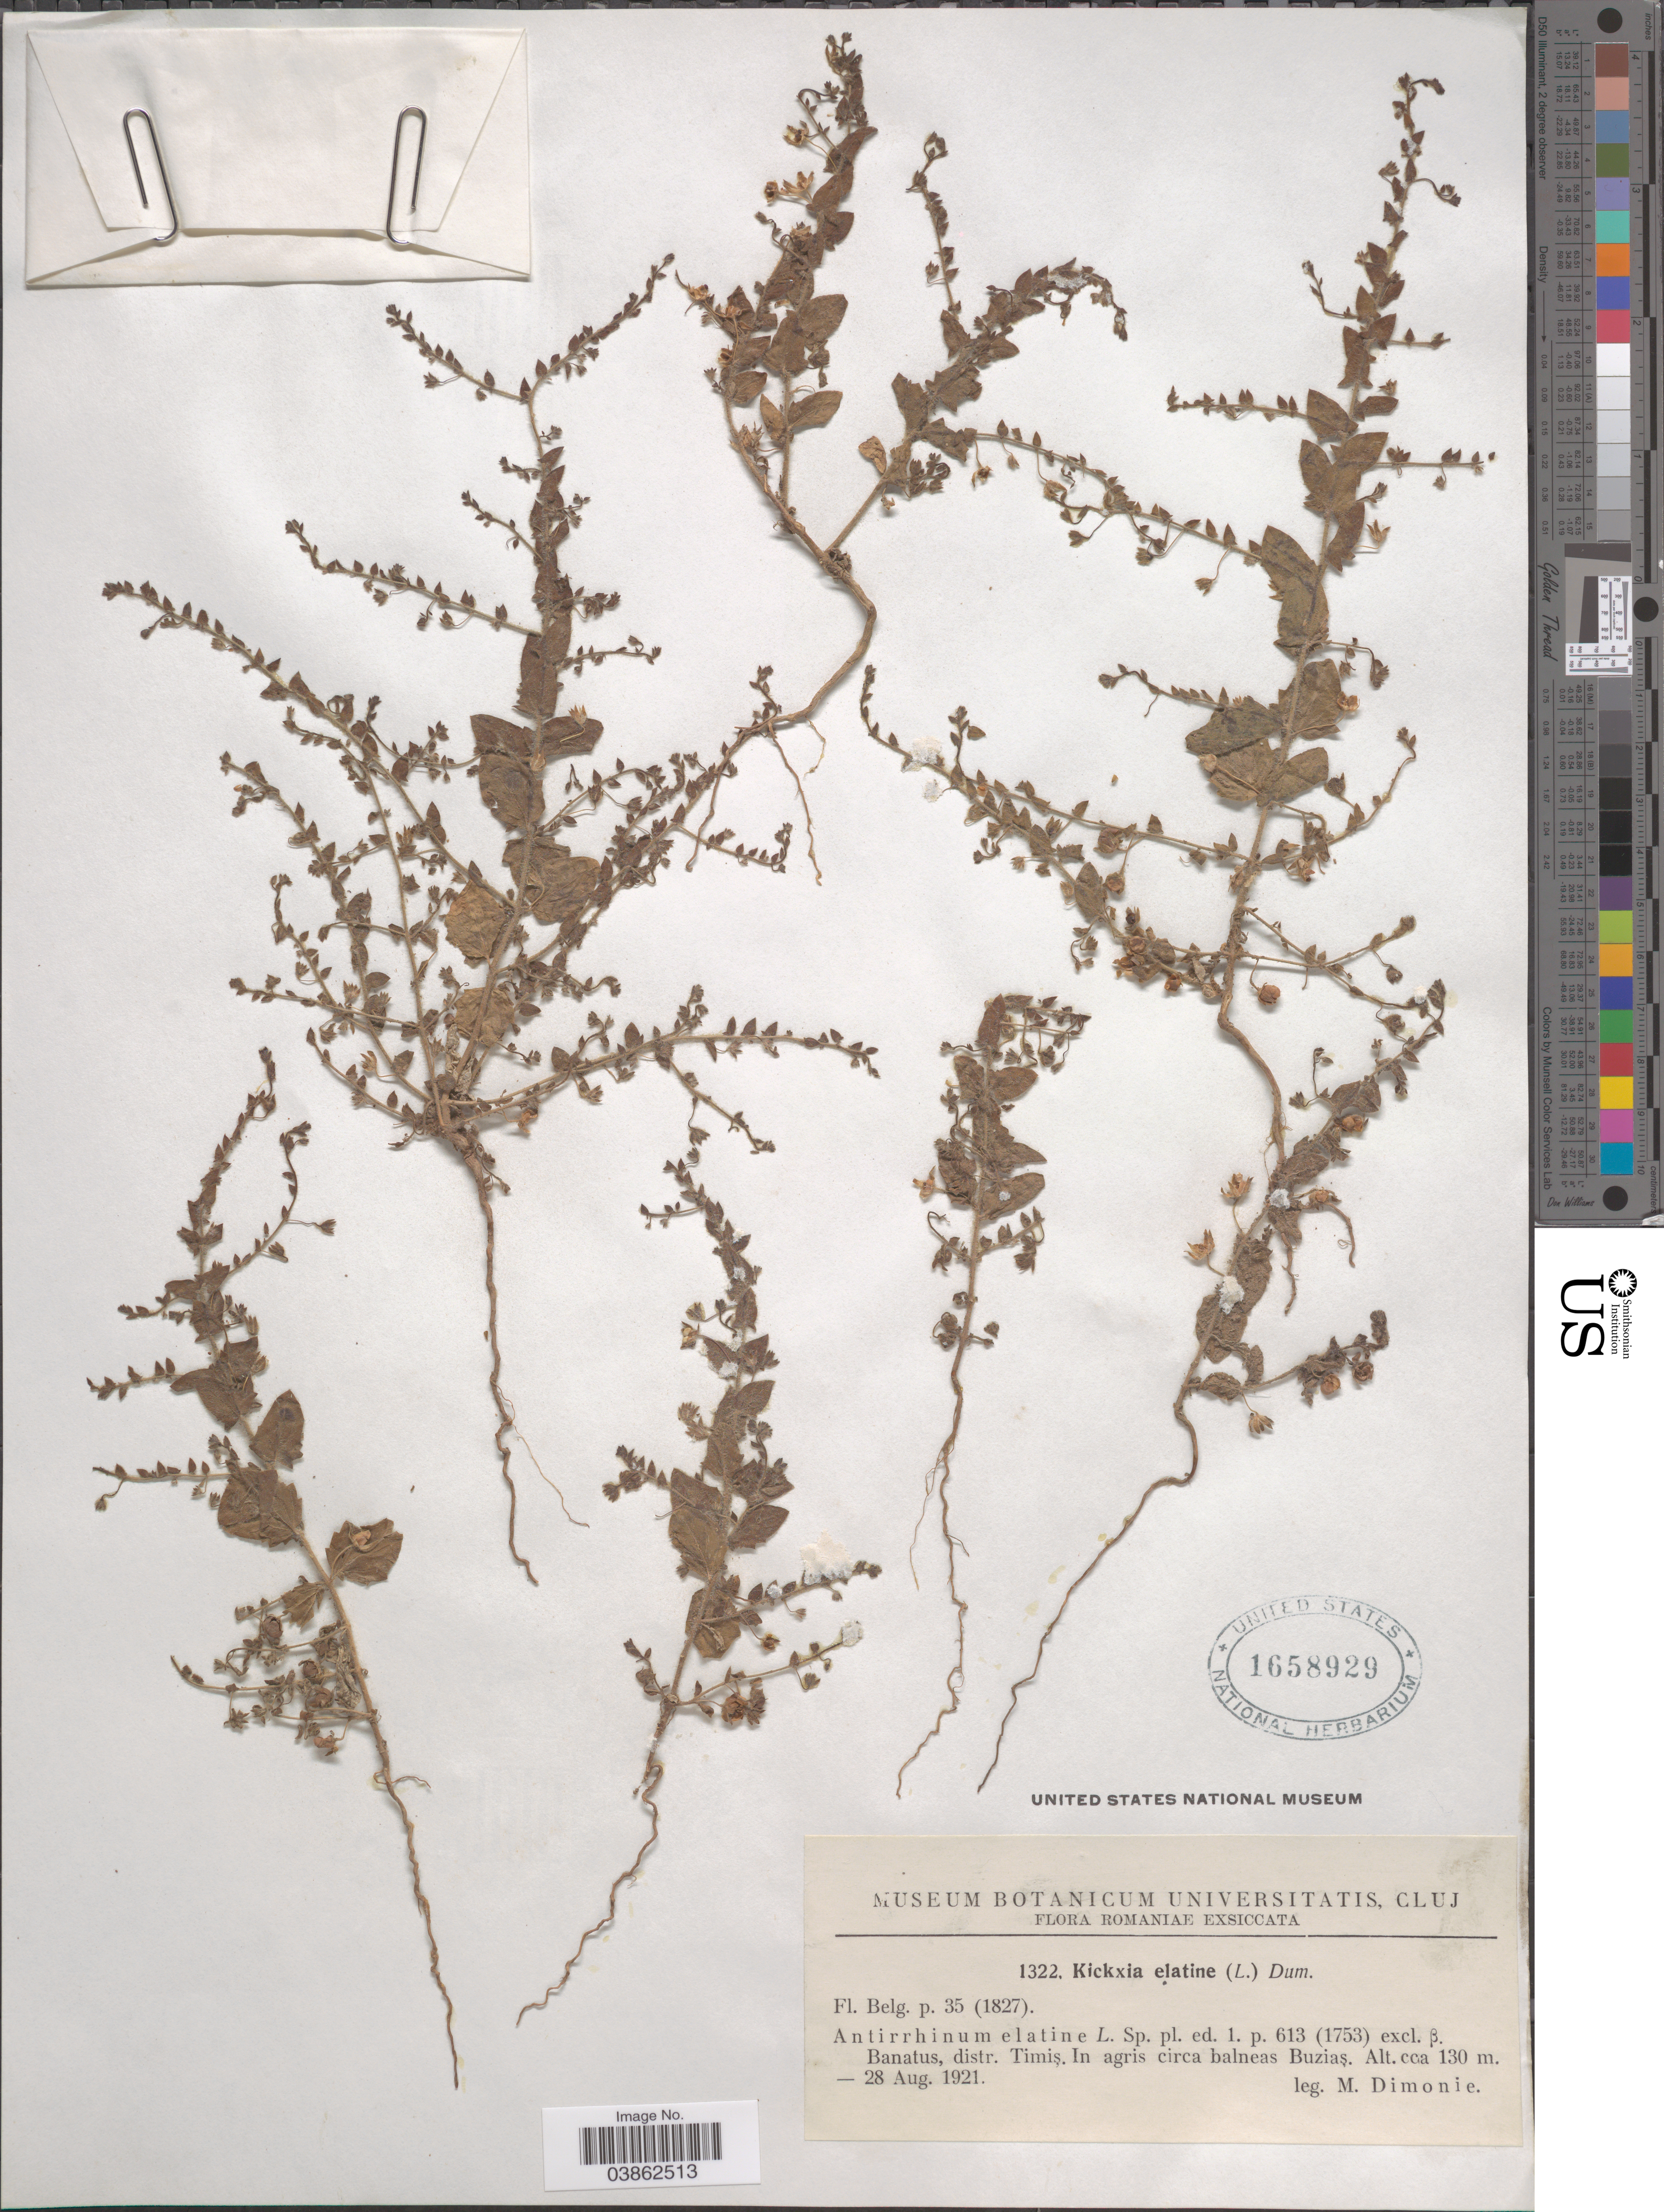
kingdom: Plantae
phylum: Tracheophyta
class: Magnoliopsida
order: Lamiales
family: Plantaginaceae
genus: Elatinoides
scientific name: Elatinoides elatine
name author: (L.) Wettst.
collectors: M. Dimonie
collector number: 1322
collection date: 1921-08-28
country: Romania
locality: In agris circa balneas Buziaş.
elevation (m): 130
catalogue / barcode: US 1658929